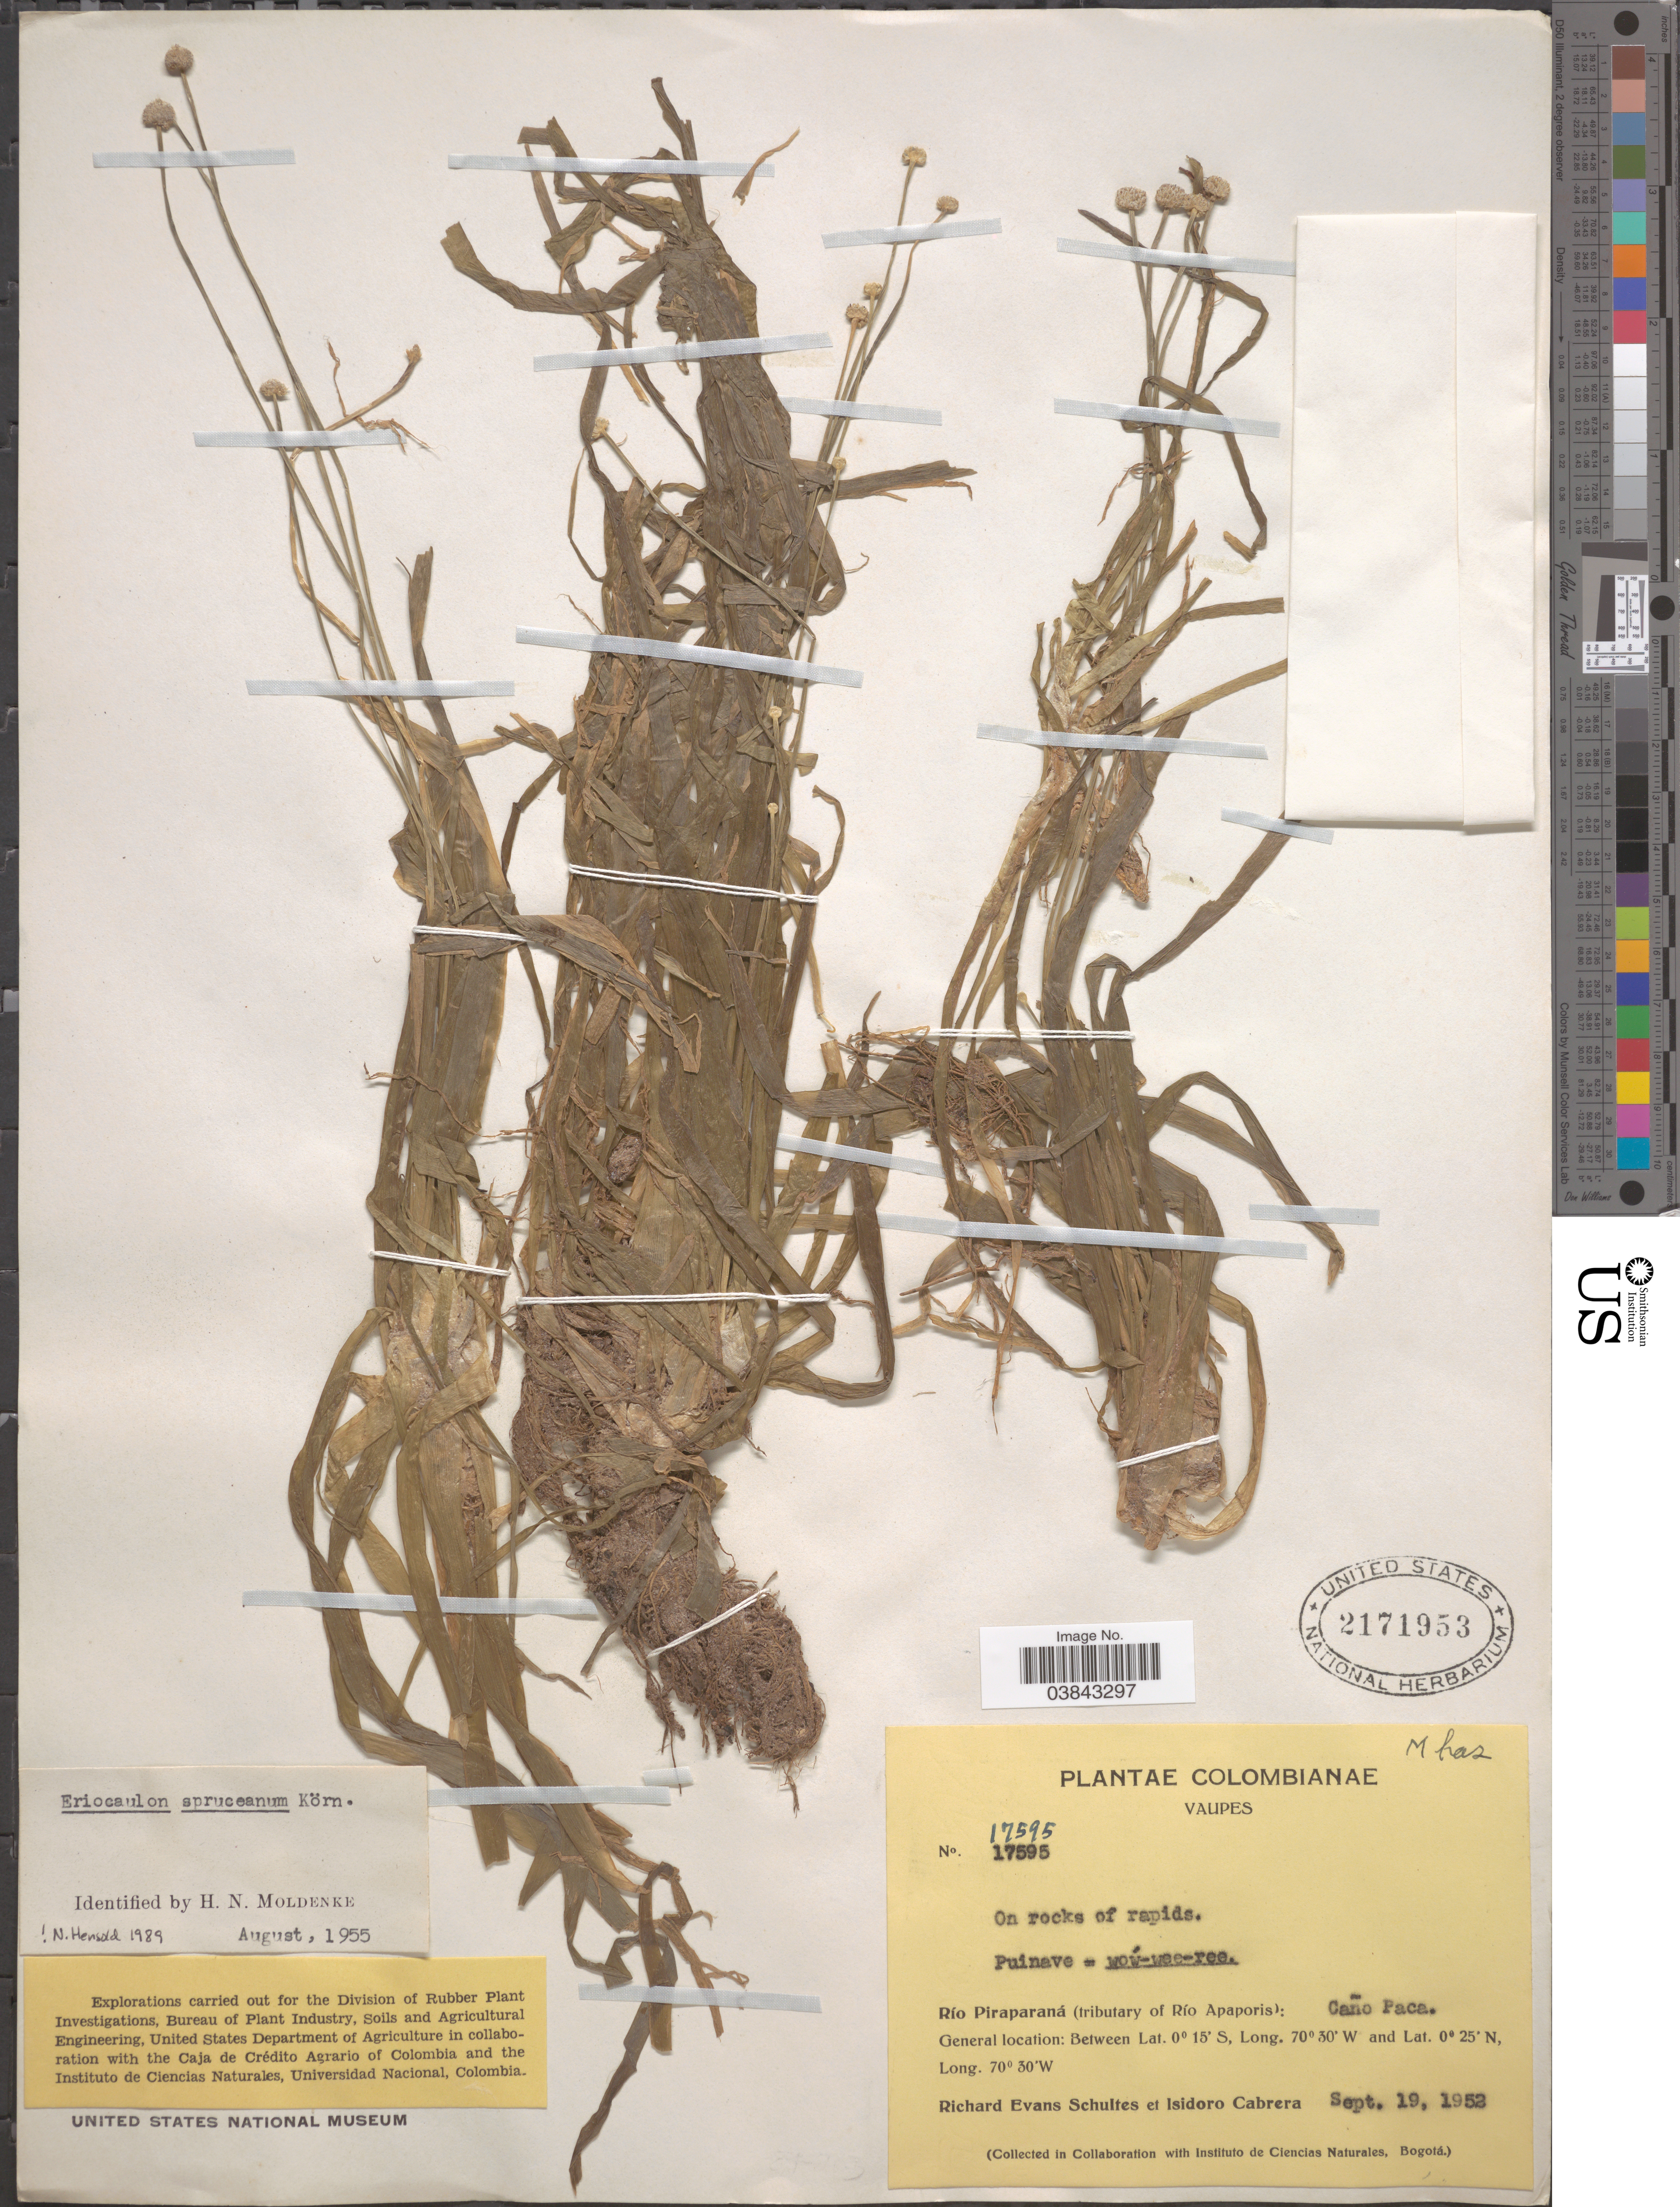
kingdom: Plantae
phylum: Tracheophyta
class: Liliopsida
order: Poales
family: Eriocaulaceae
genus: Eriocaulon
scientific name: Eriocaulon spruceanum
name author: Körn.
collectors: R. E. Schultes & I. Cabrera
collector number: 17595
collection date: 1952-09-19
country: Colombia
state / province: Vaupés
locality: Río Piraparaná (tributary of Río Apaporis): Caño Paca.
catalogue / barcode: US 2171953